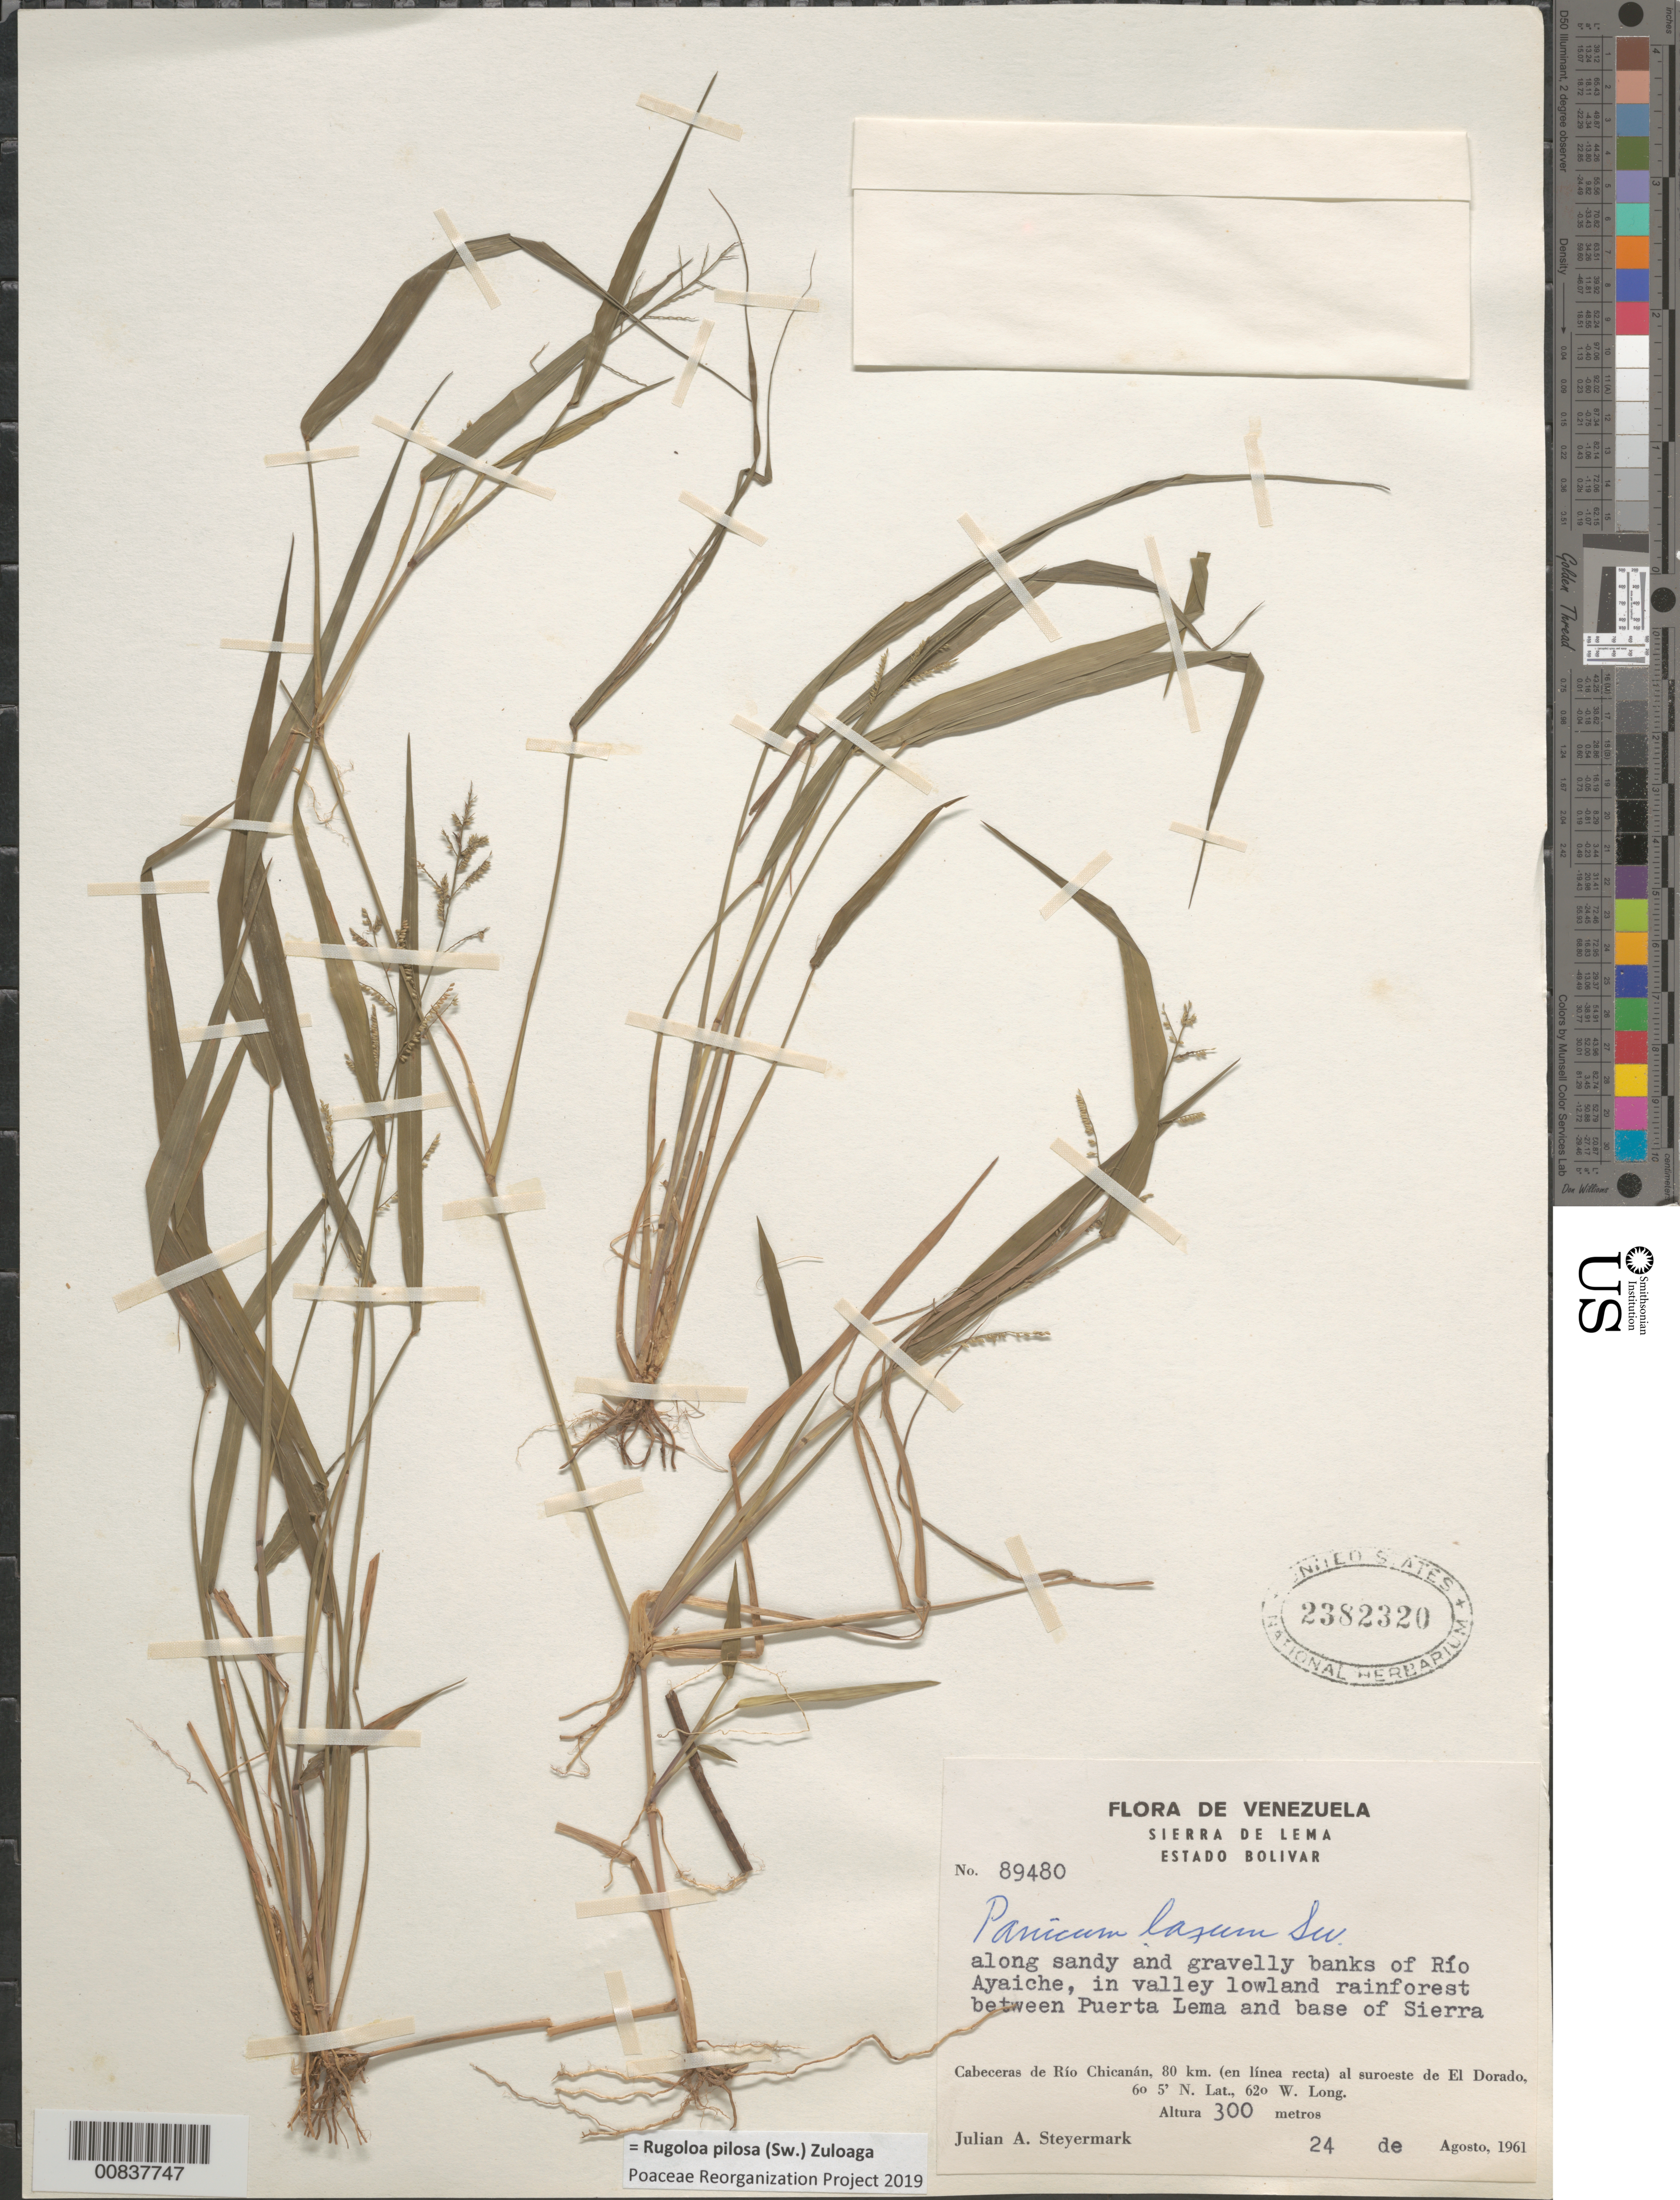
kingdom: Plantae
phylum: Tracheophyta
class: Liliopsida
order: Poales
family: Poaceae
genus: Panicum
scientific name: Panicum pilosum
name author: Sw.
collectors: J. Steyermark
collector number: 89480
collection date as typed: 24-Aug-61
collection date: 1961-08-24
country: Venezuela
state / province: Bolívar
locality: Sierra de Lema, Cabaceras de Río Chicanan, 80 km in straight line to SW of El Dorado, between Río Chicanan and Río Ayaiche, between Puerta Lema and base of Sierra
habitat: Valley lowland rainforest, along sandy and gravelly banks of river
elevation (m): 300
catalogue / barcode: US 2382320